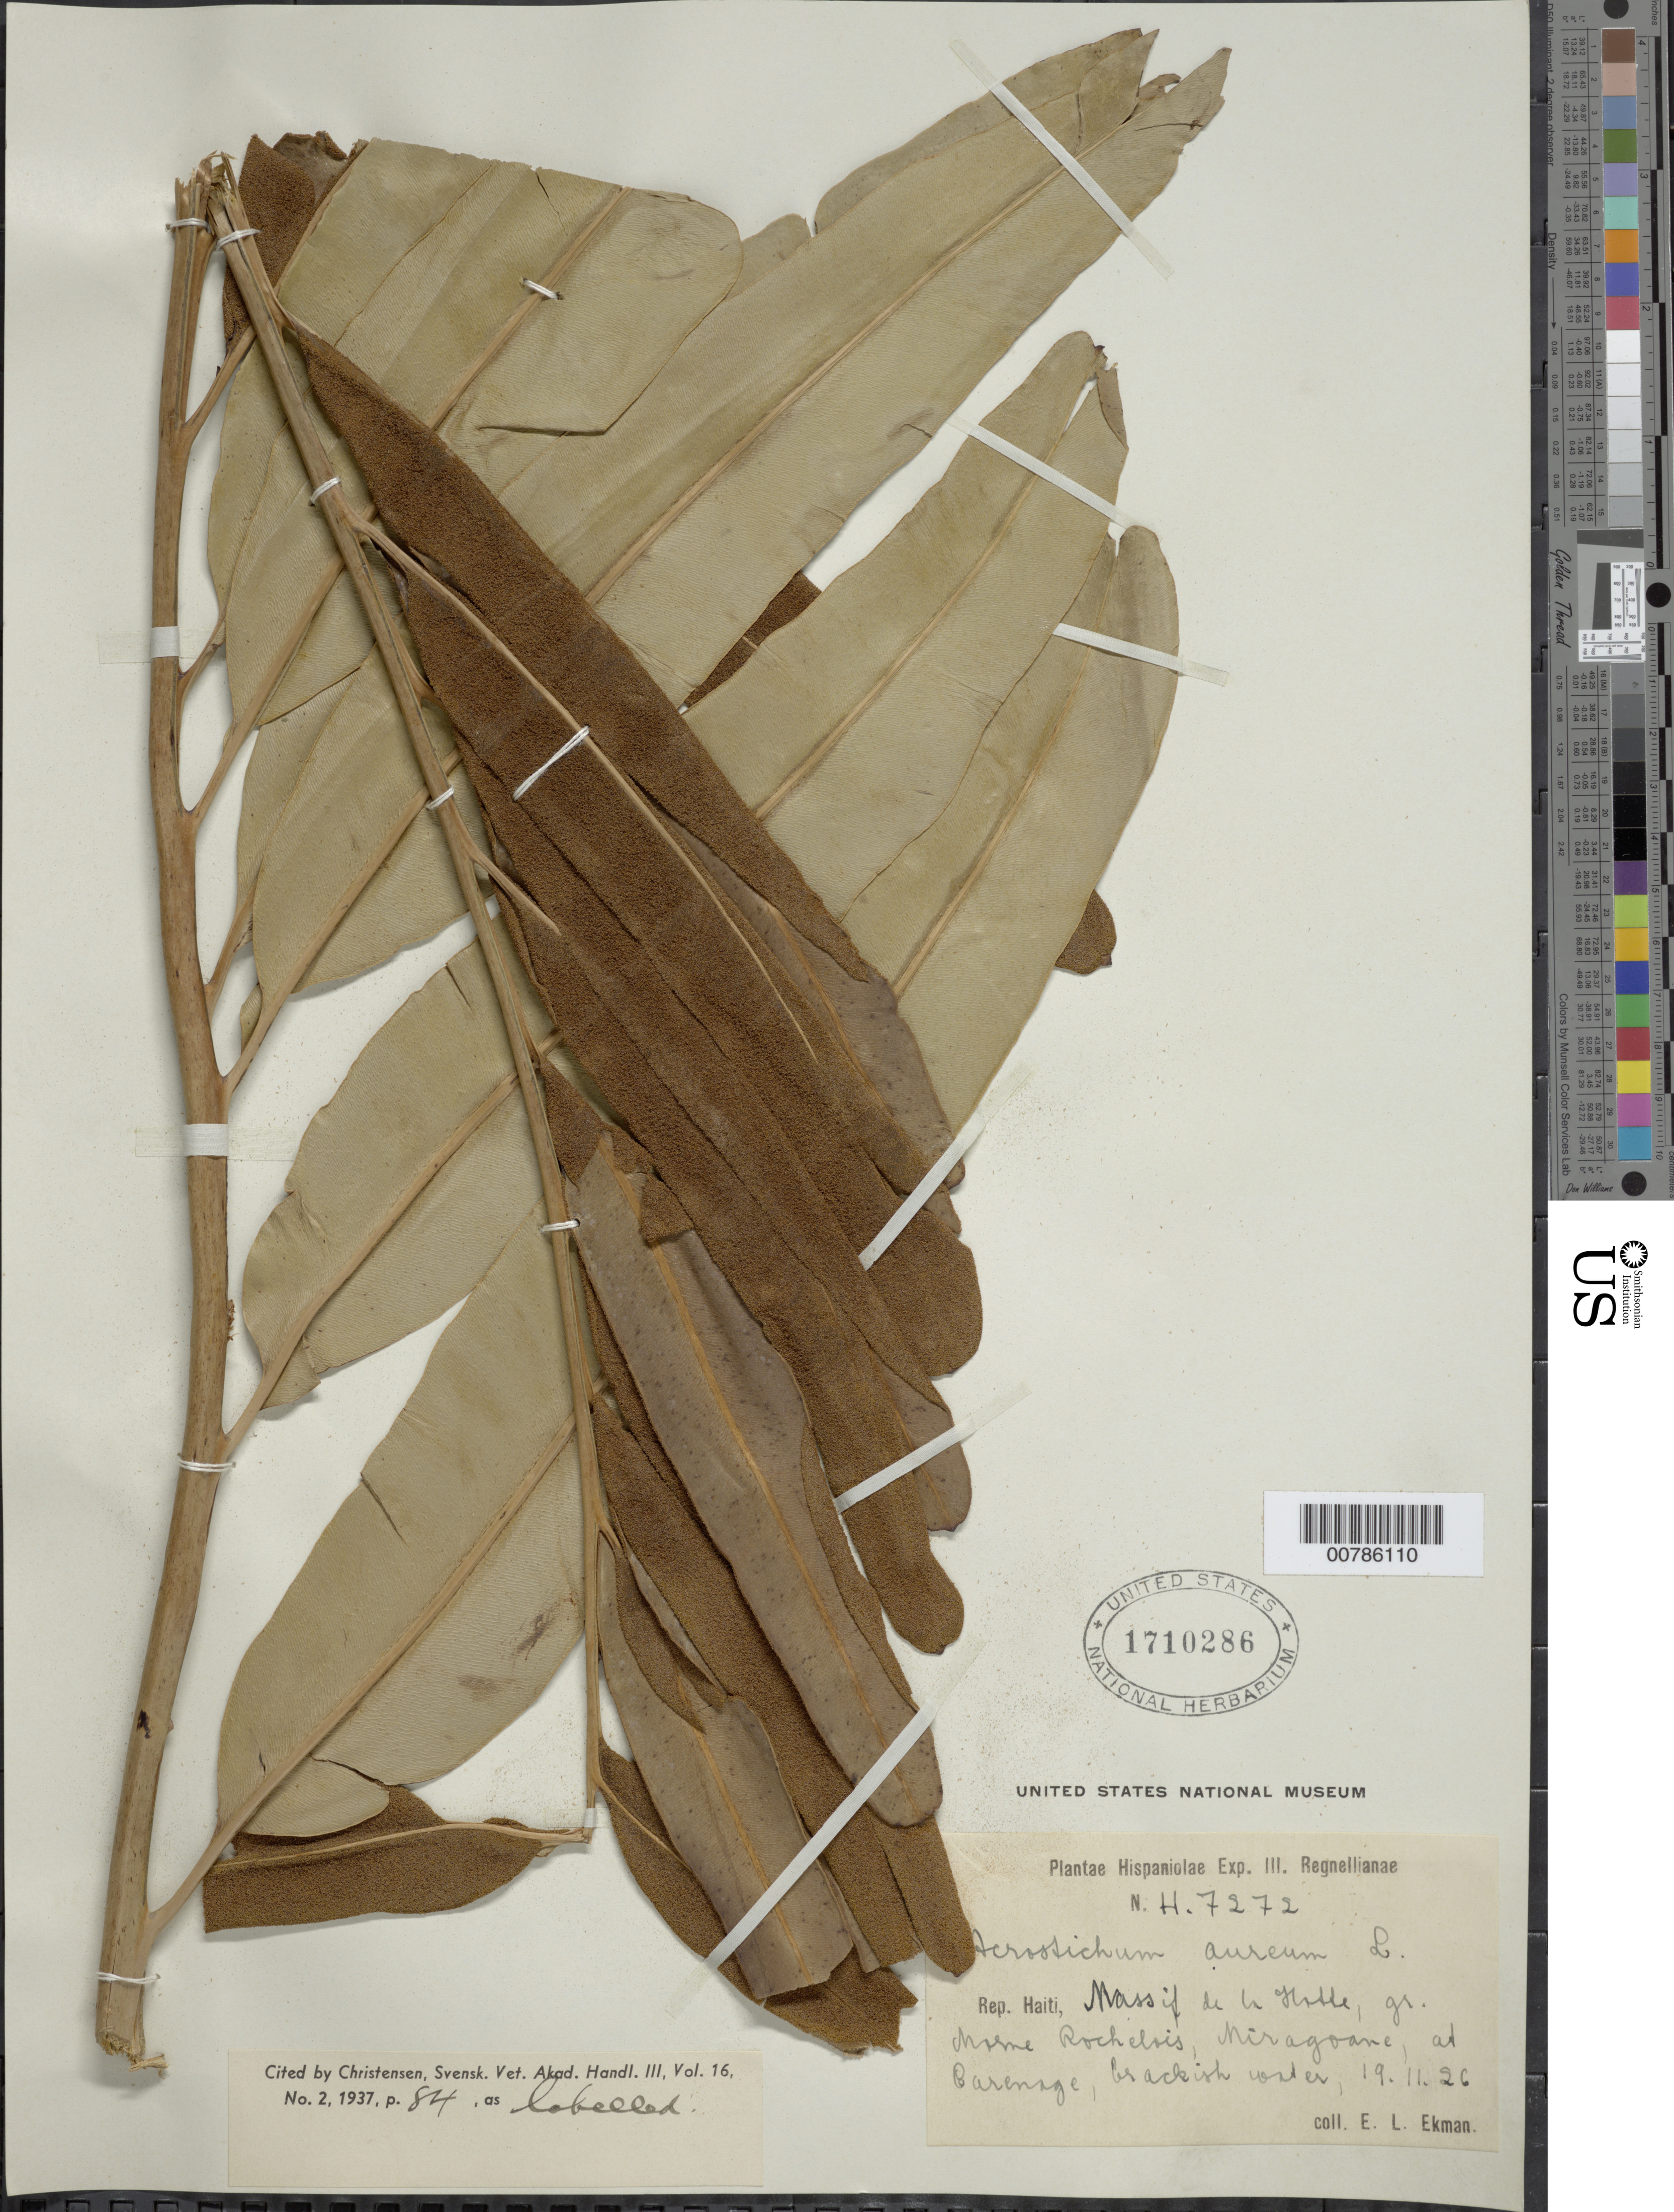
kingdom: Plantae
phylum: Tracheophyta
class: Polypodiopsida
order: Polypodiales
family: Pteridaceae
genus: Acrostichum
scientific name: Acrostichum aureum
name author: L.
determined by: Christensen, C. F. A.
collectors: E. L. Ekman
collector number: H 7272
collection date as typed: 19 Nov 1926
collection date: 1926-11-19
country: Haiti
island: Hispaniola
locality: Massif de la Hotte, gr. Morne Rochelois, Miragoane, ad Carenage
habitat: Brackish water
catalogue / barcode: US 1710286